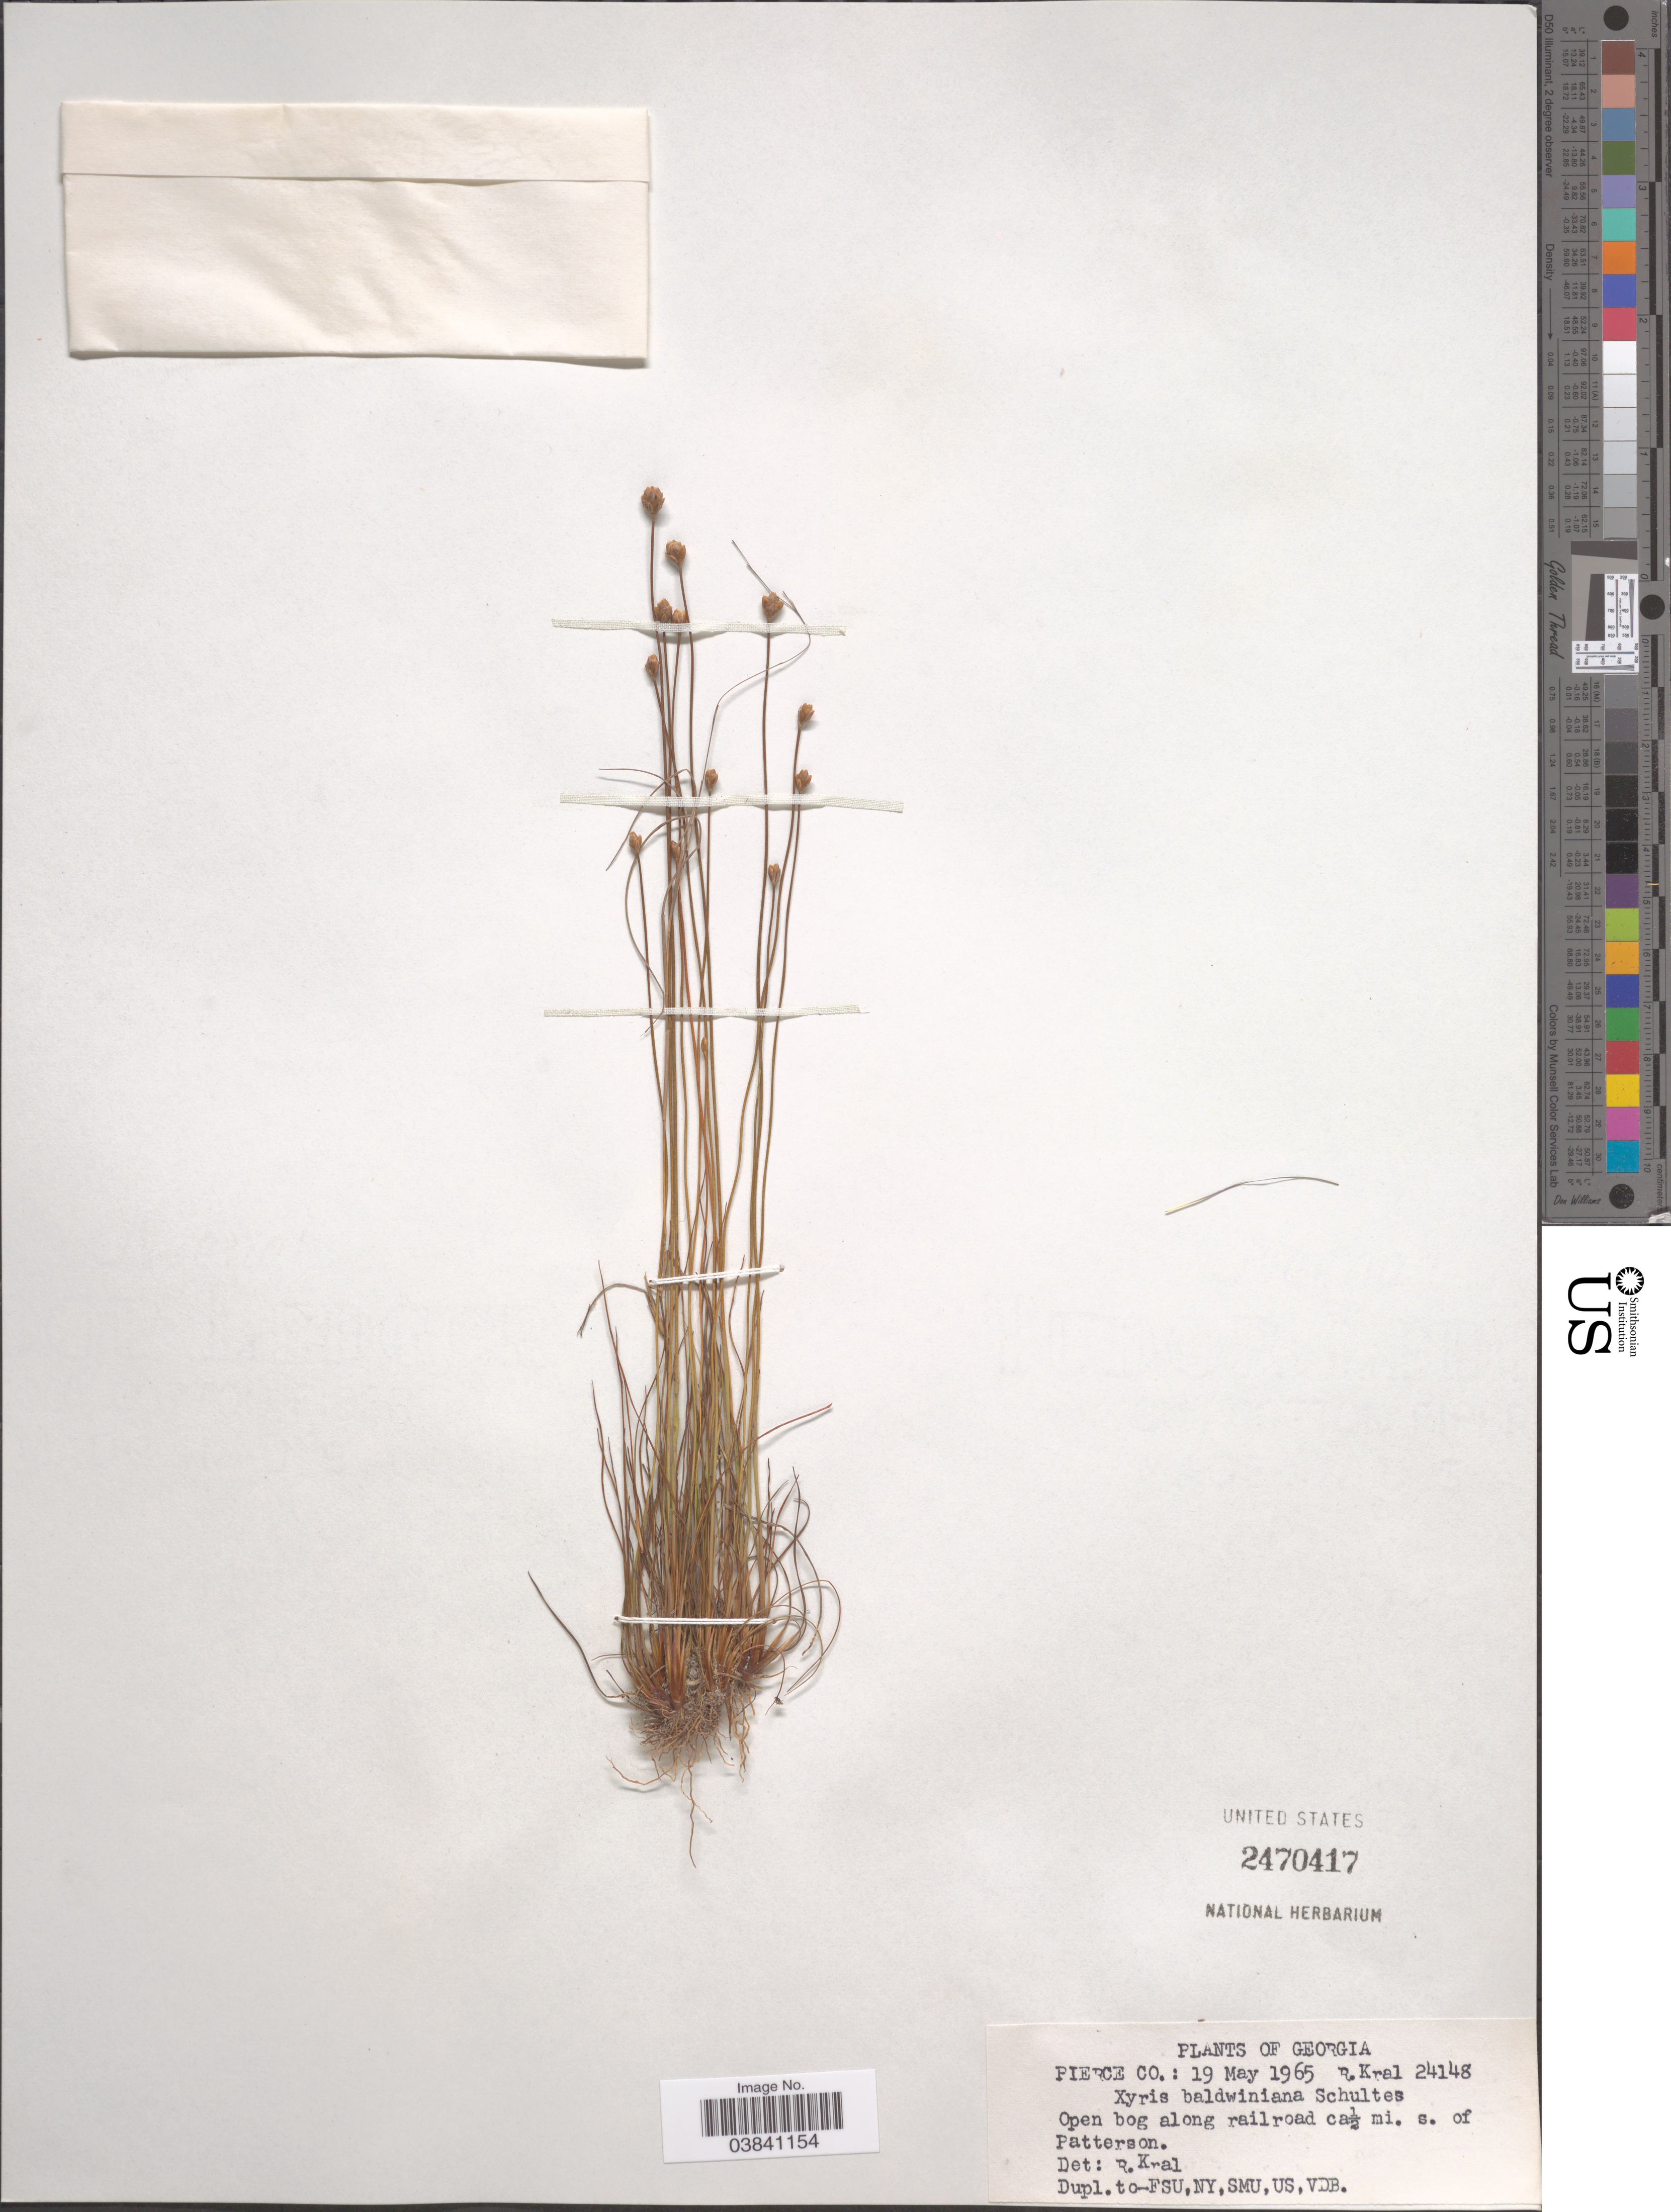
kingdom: Plantae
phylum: Tracheophyta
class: Liliopsida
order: Poales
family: Xyridaceae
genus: Xyris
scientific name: Xyris baldwiniana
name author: Schult.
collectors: R. Kral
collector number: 24148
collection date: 1965-05-19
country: United States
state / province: Georgia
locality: Pierce Co.: Open bog along railroad ca½ mi. s. of Patterson.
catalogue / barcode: US 2470417